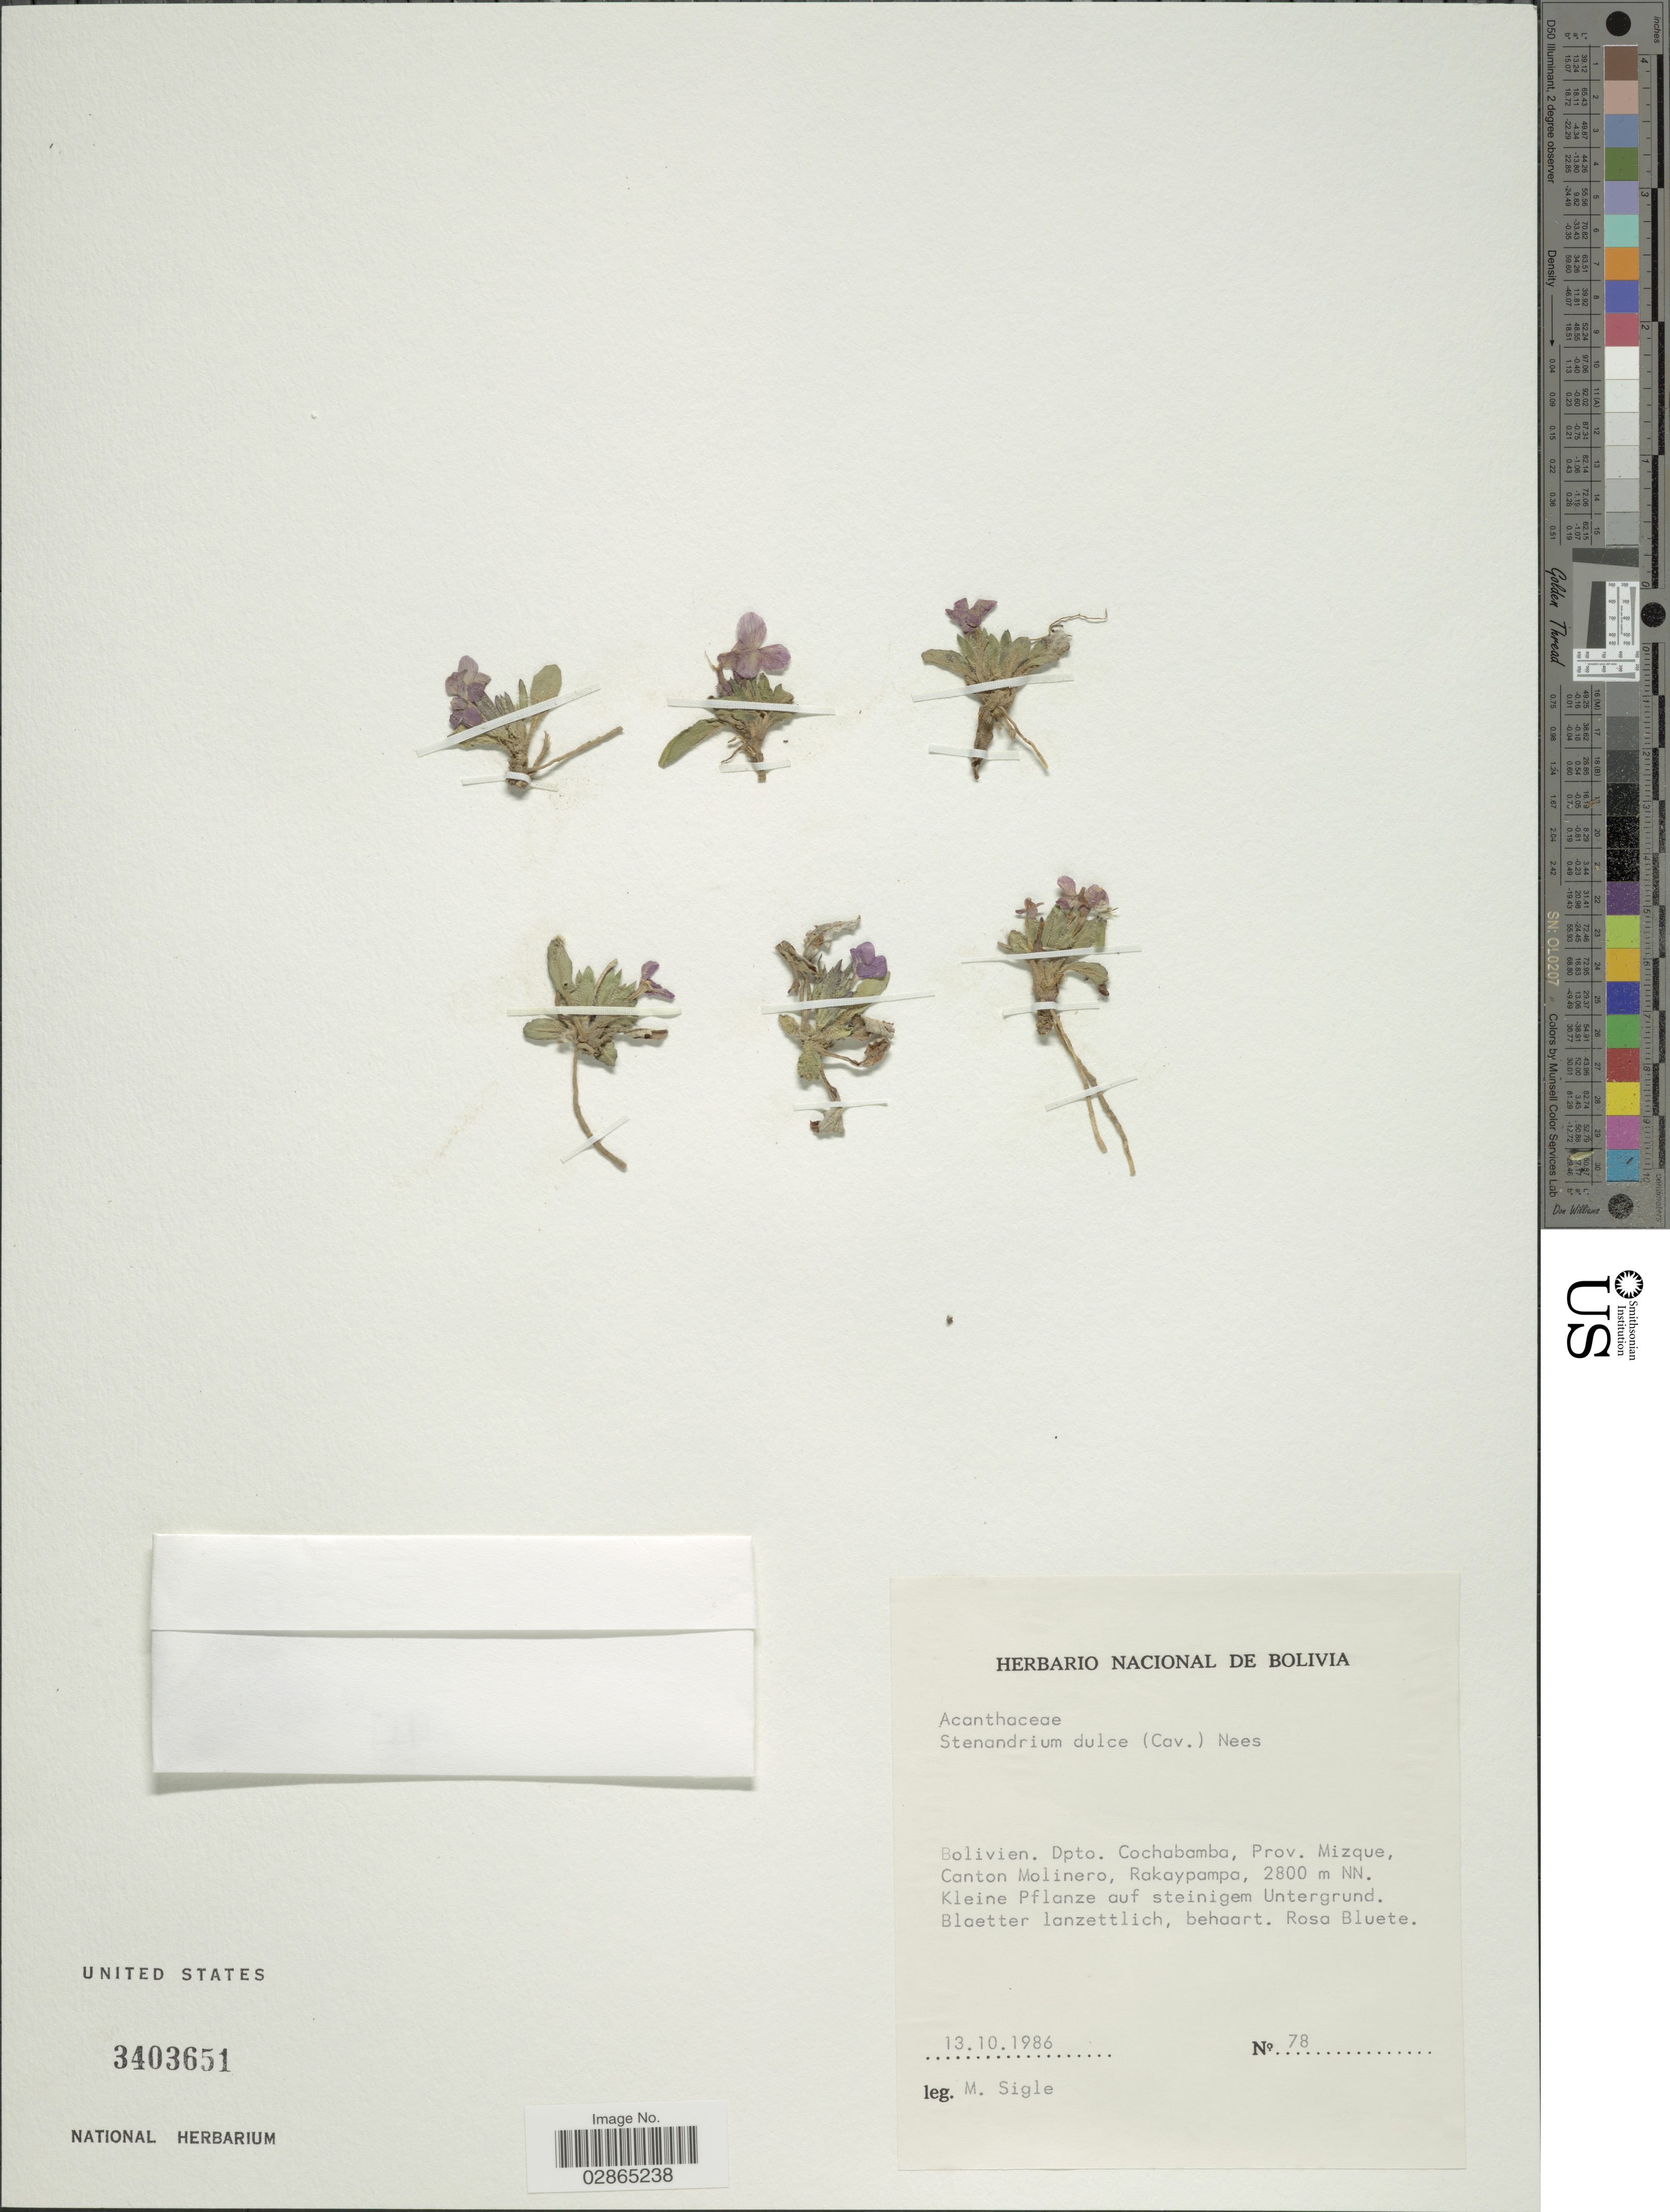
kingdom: Plantae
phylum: Tracheophyta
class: Magnoliopsida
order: Lamiales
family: Acanthaceae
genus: Stenandrium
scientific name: Stenandrium dulce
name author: (Cav.) Nees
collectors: M. Sigle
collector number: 78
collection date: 1986-10-13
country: Bolivia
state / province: Cochabamba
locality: Dpto. Cochabamba, Prov. Mizque, Canton Molinero, Rakaypampa.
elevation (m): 2800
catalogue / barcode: US 3403651